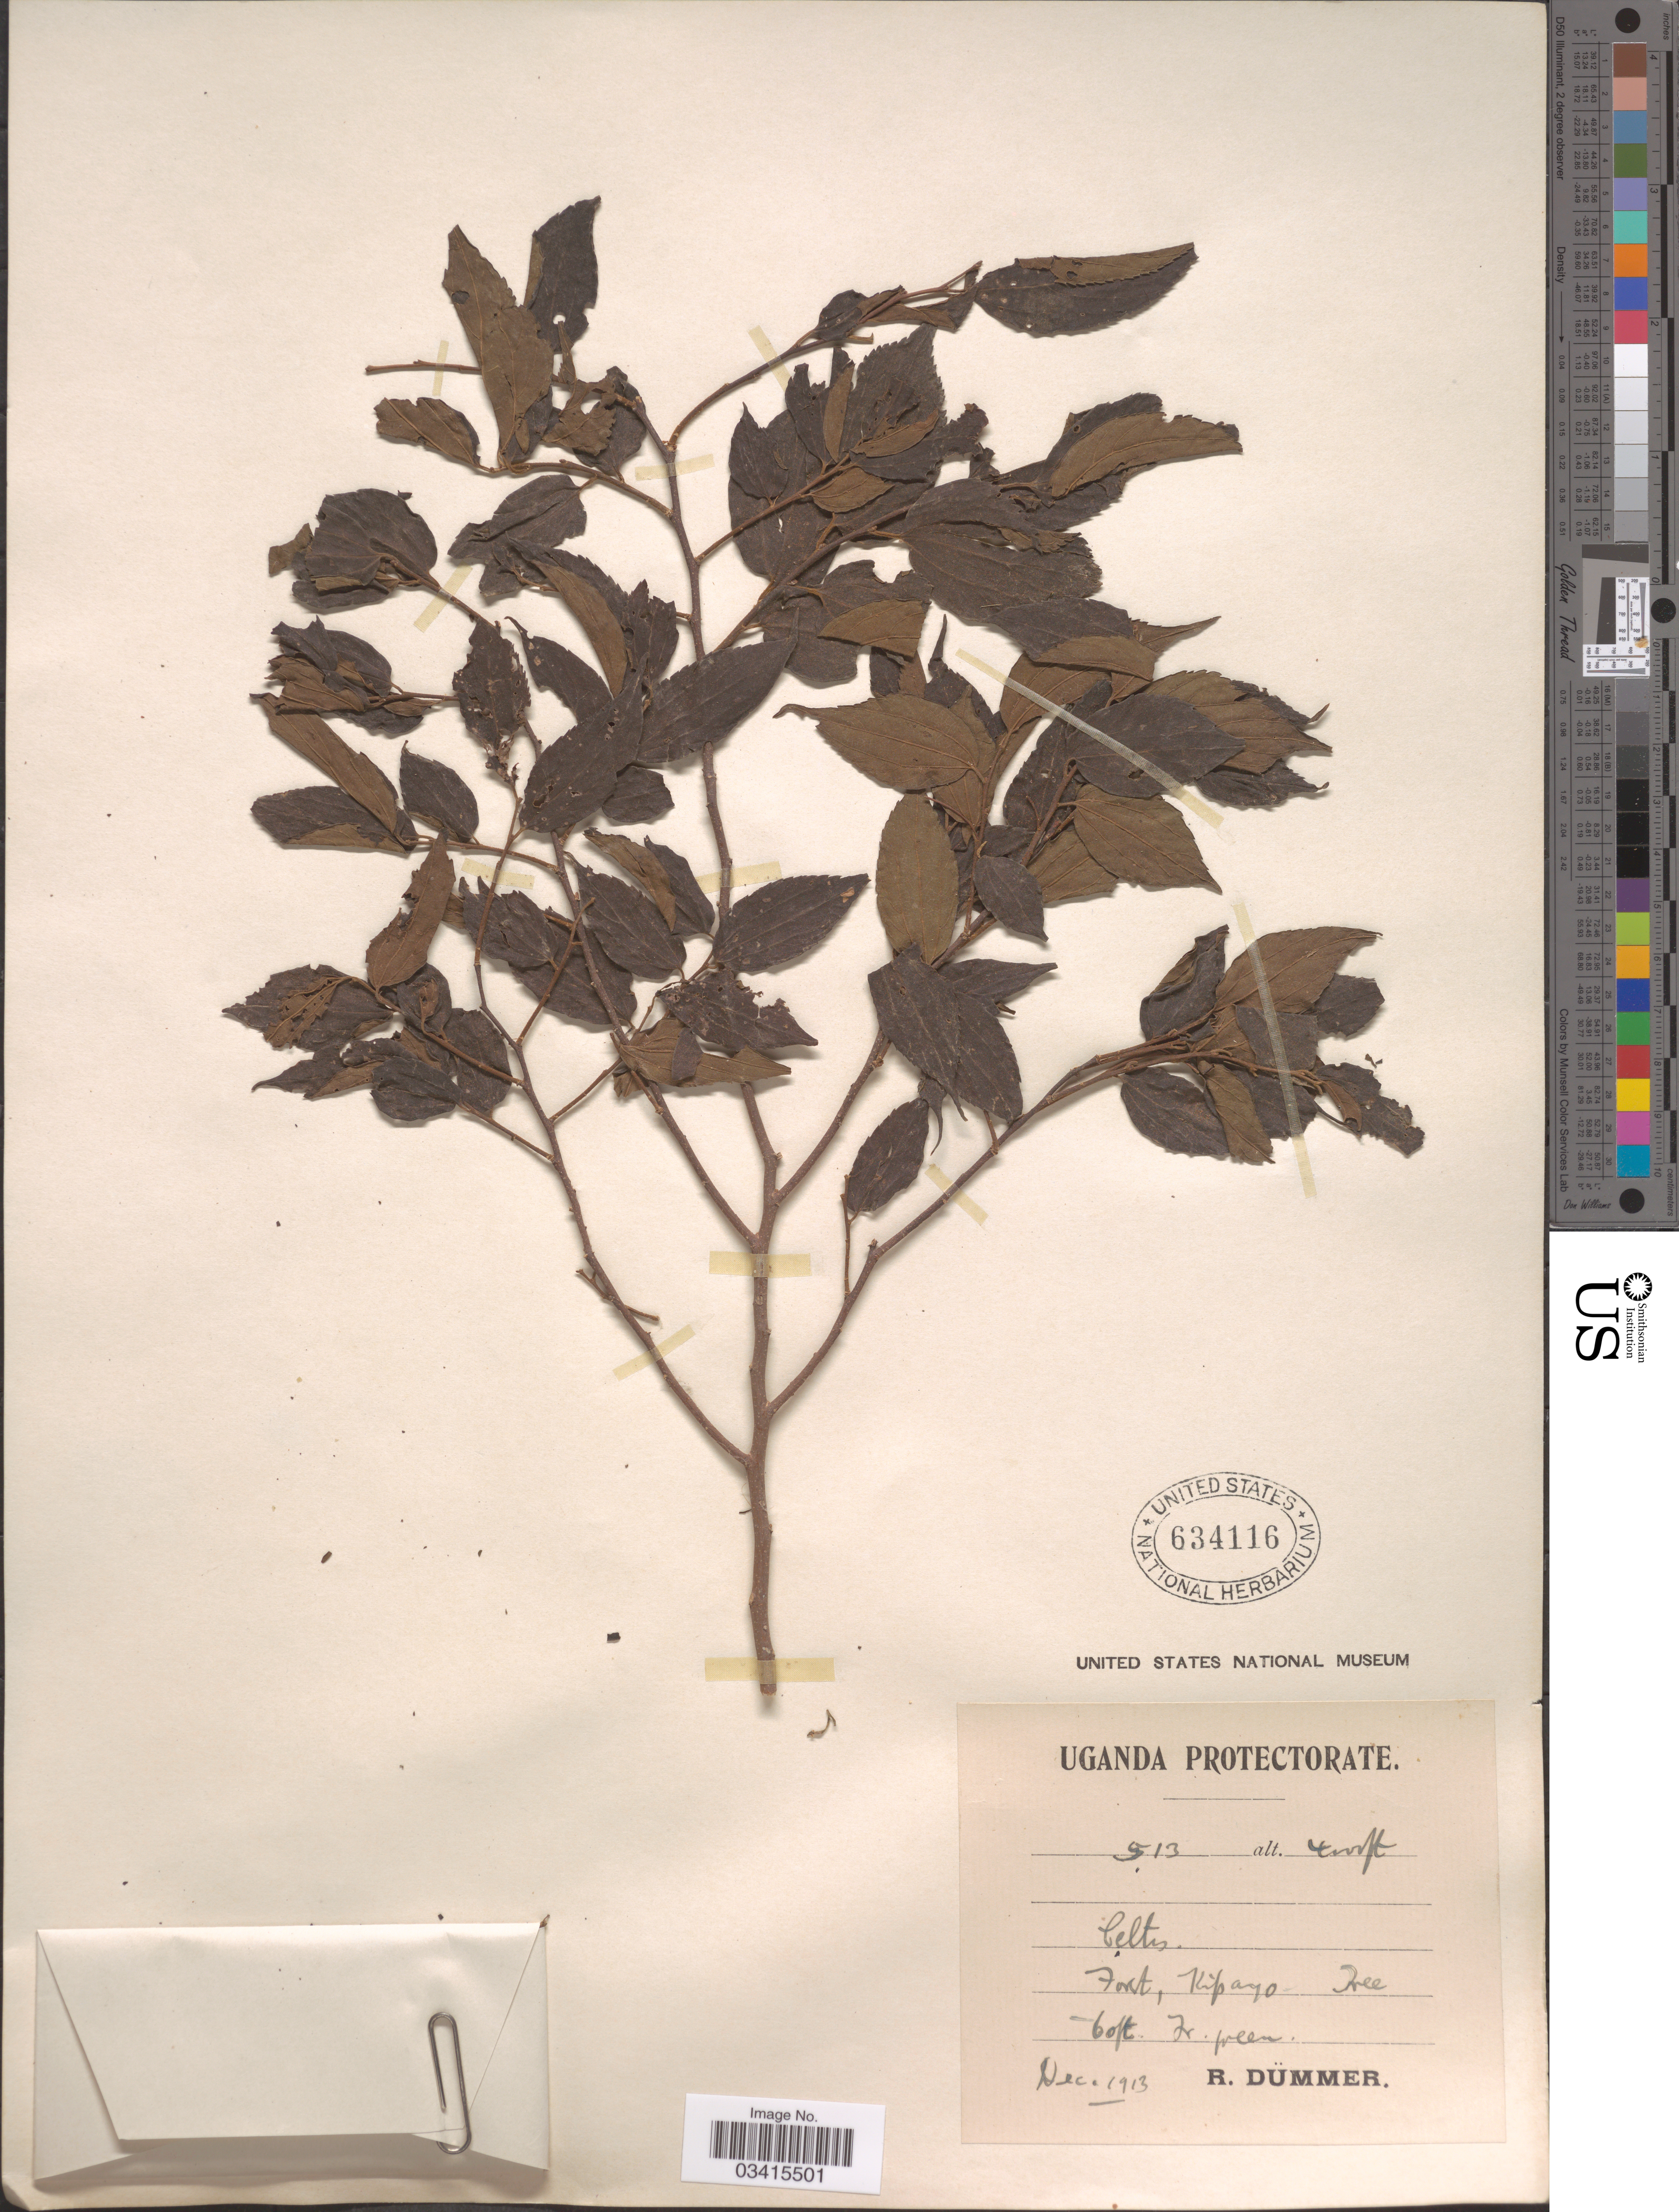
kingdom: Plantae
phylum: Tracheophyta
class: Magnoliopsida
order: Rosales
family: Cannabaceae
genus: Celtis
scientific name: Celtis sp.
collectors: R. A. Dümmer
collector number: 513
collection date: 1913-12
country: Uganda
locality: Uganda Protectorate. Forest, Kipayo.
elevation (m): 1219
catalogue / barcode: US 634116